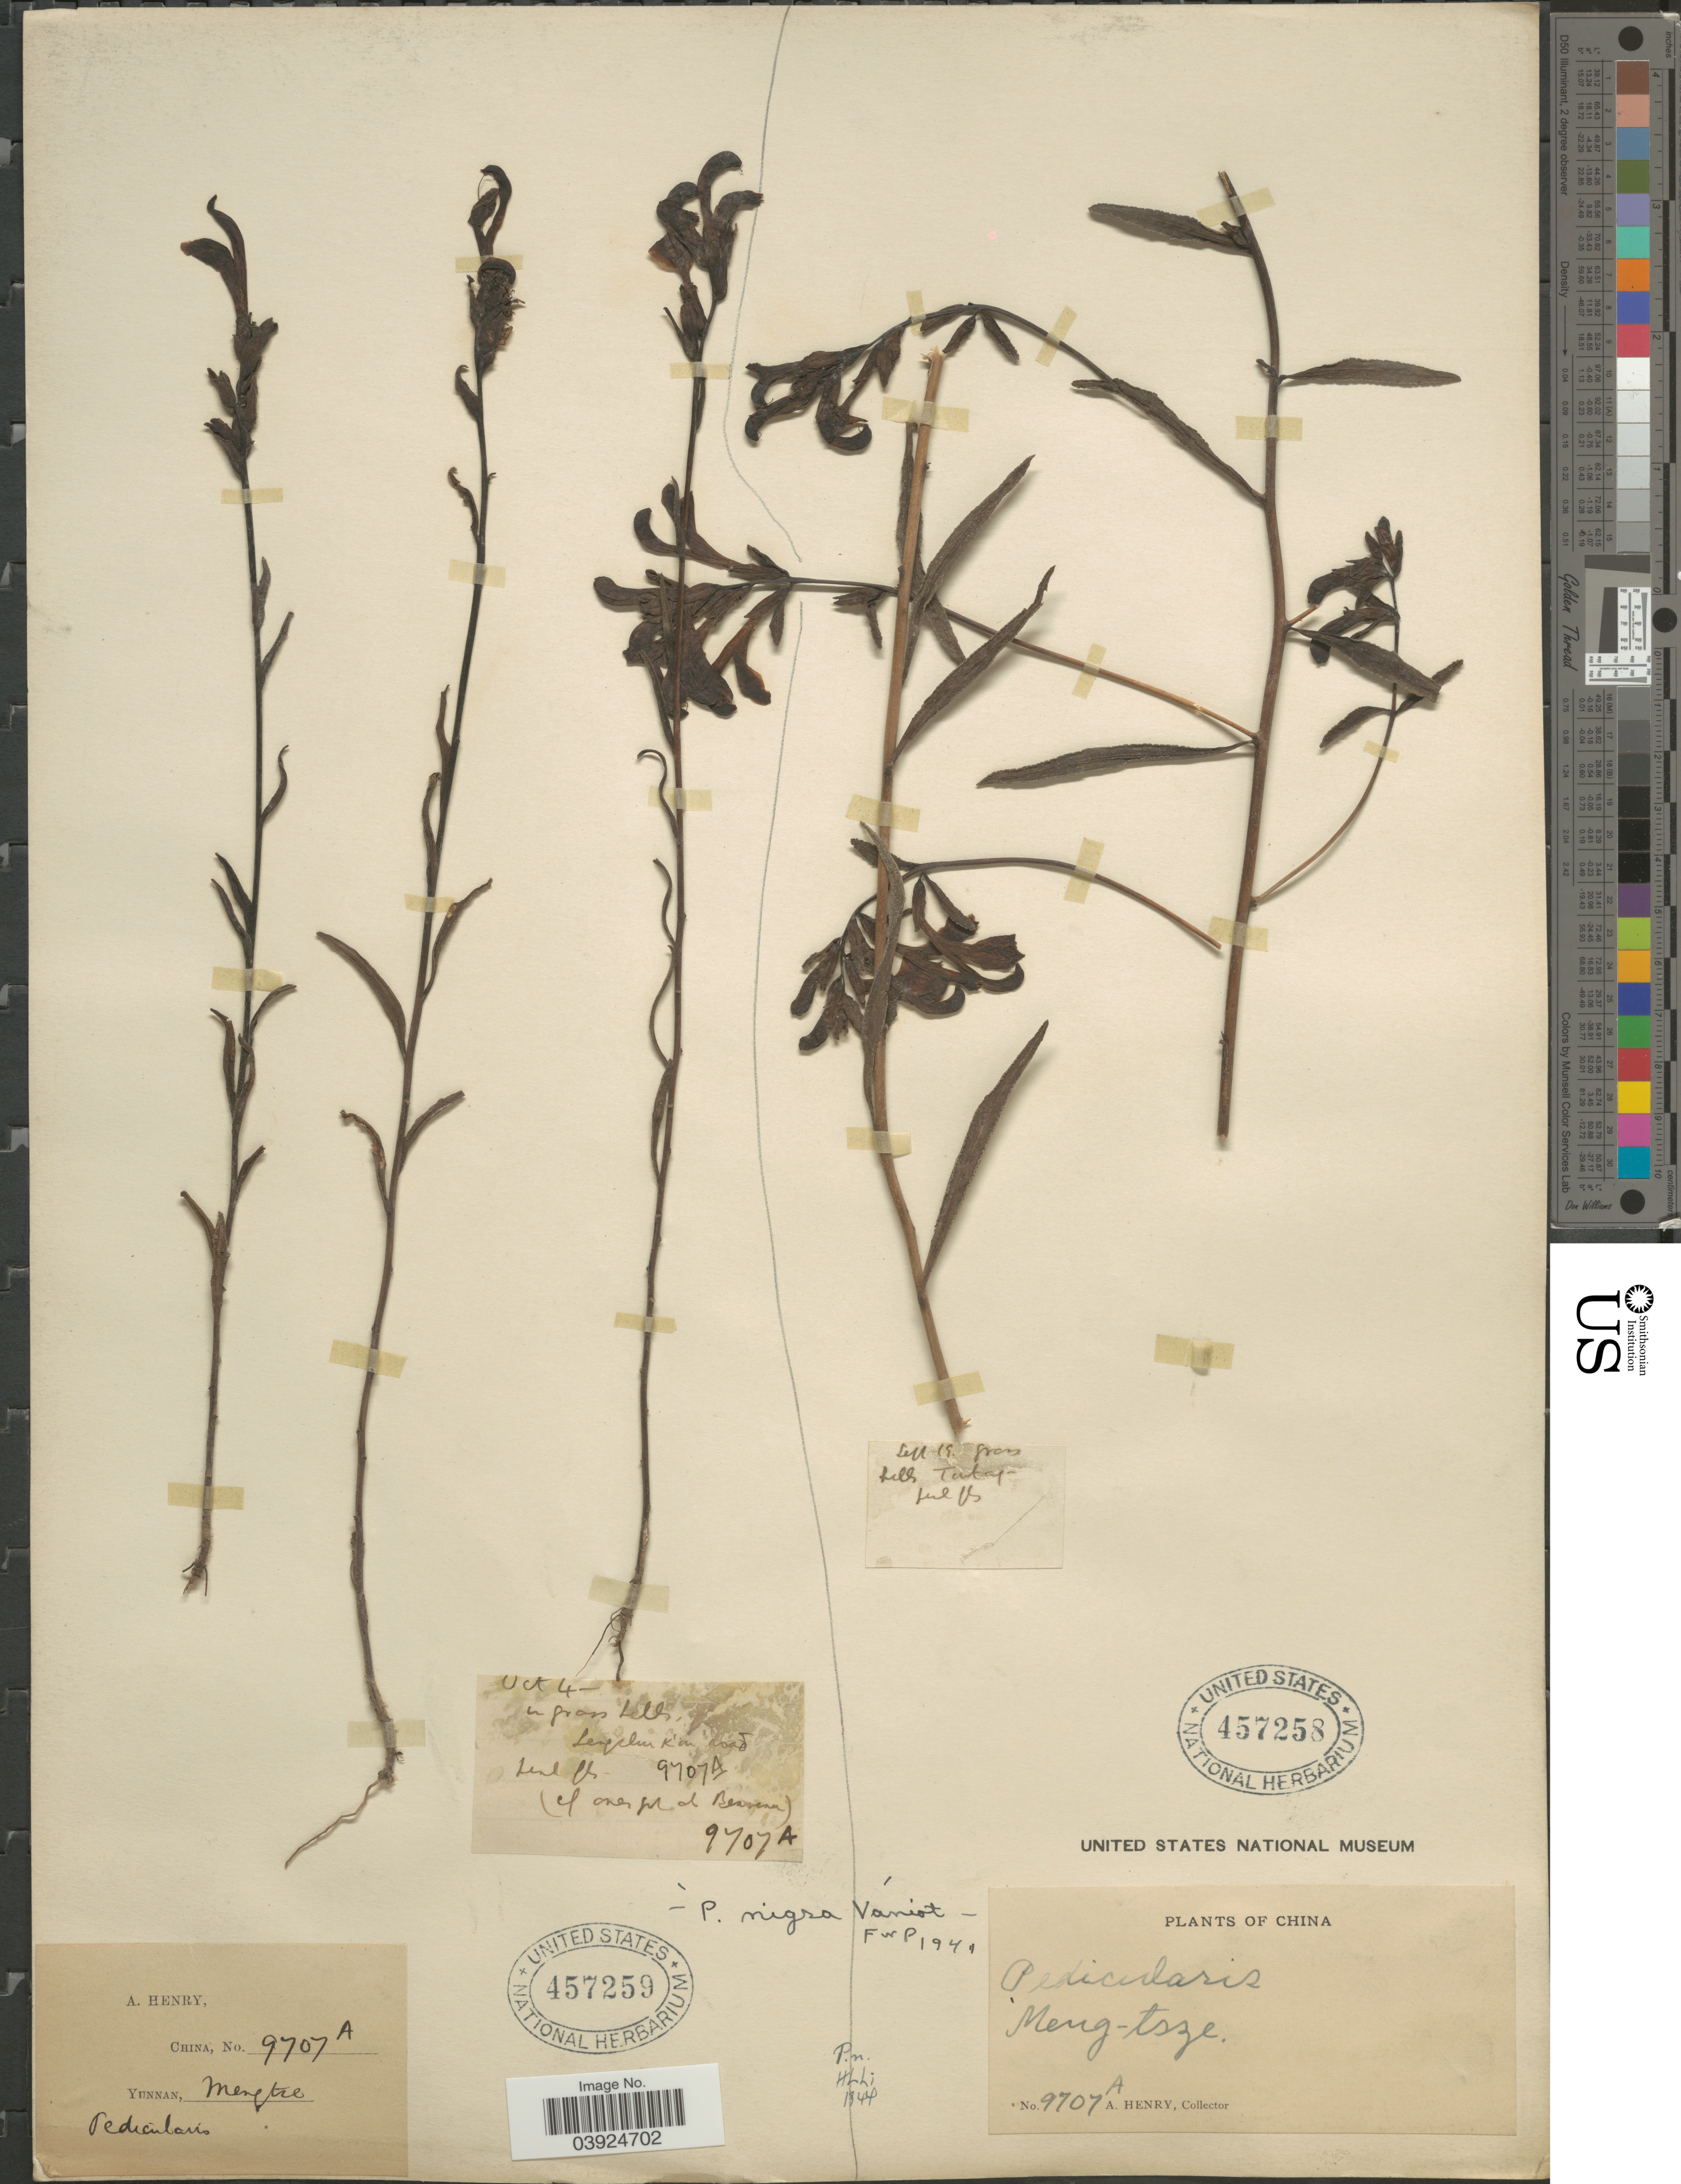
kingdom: Plantae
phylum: Tracheophyta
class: Magnoliopsida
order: Lamiales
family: Orobanchaceae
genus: Pedicularis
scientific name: Pedicularis nigra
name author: (Bonati) Vaniot ex Bonati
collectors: A. Henry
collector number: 9707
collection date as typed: Transcribed d/m/y: /10/4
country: China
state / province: Yunnan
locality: Lengchu K'ou road. [interpreted] Mengtze.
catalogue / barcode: US 457259